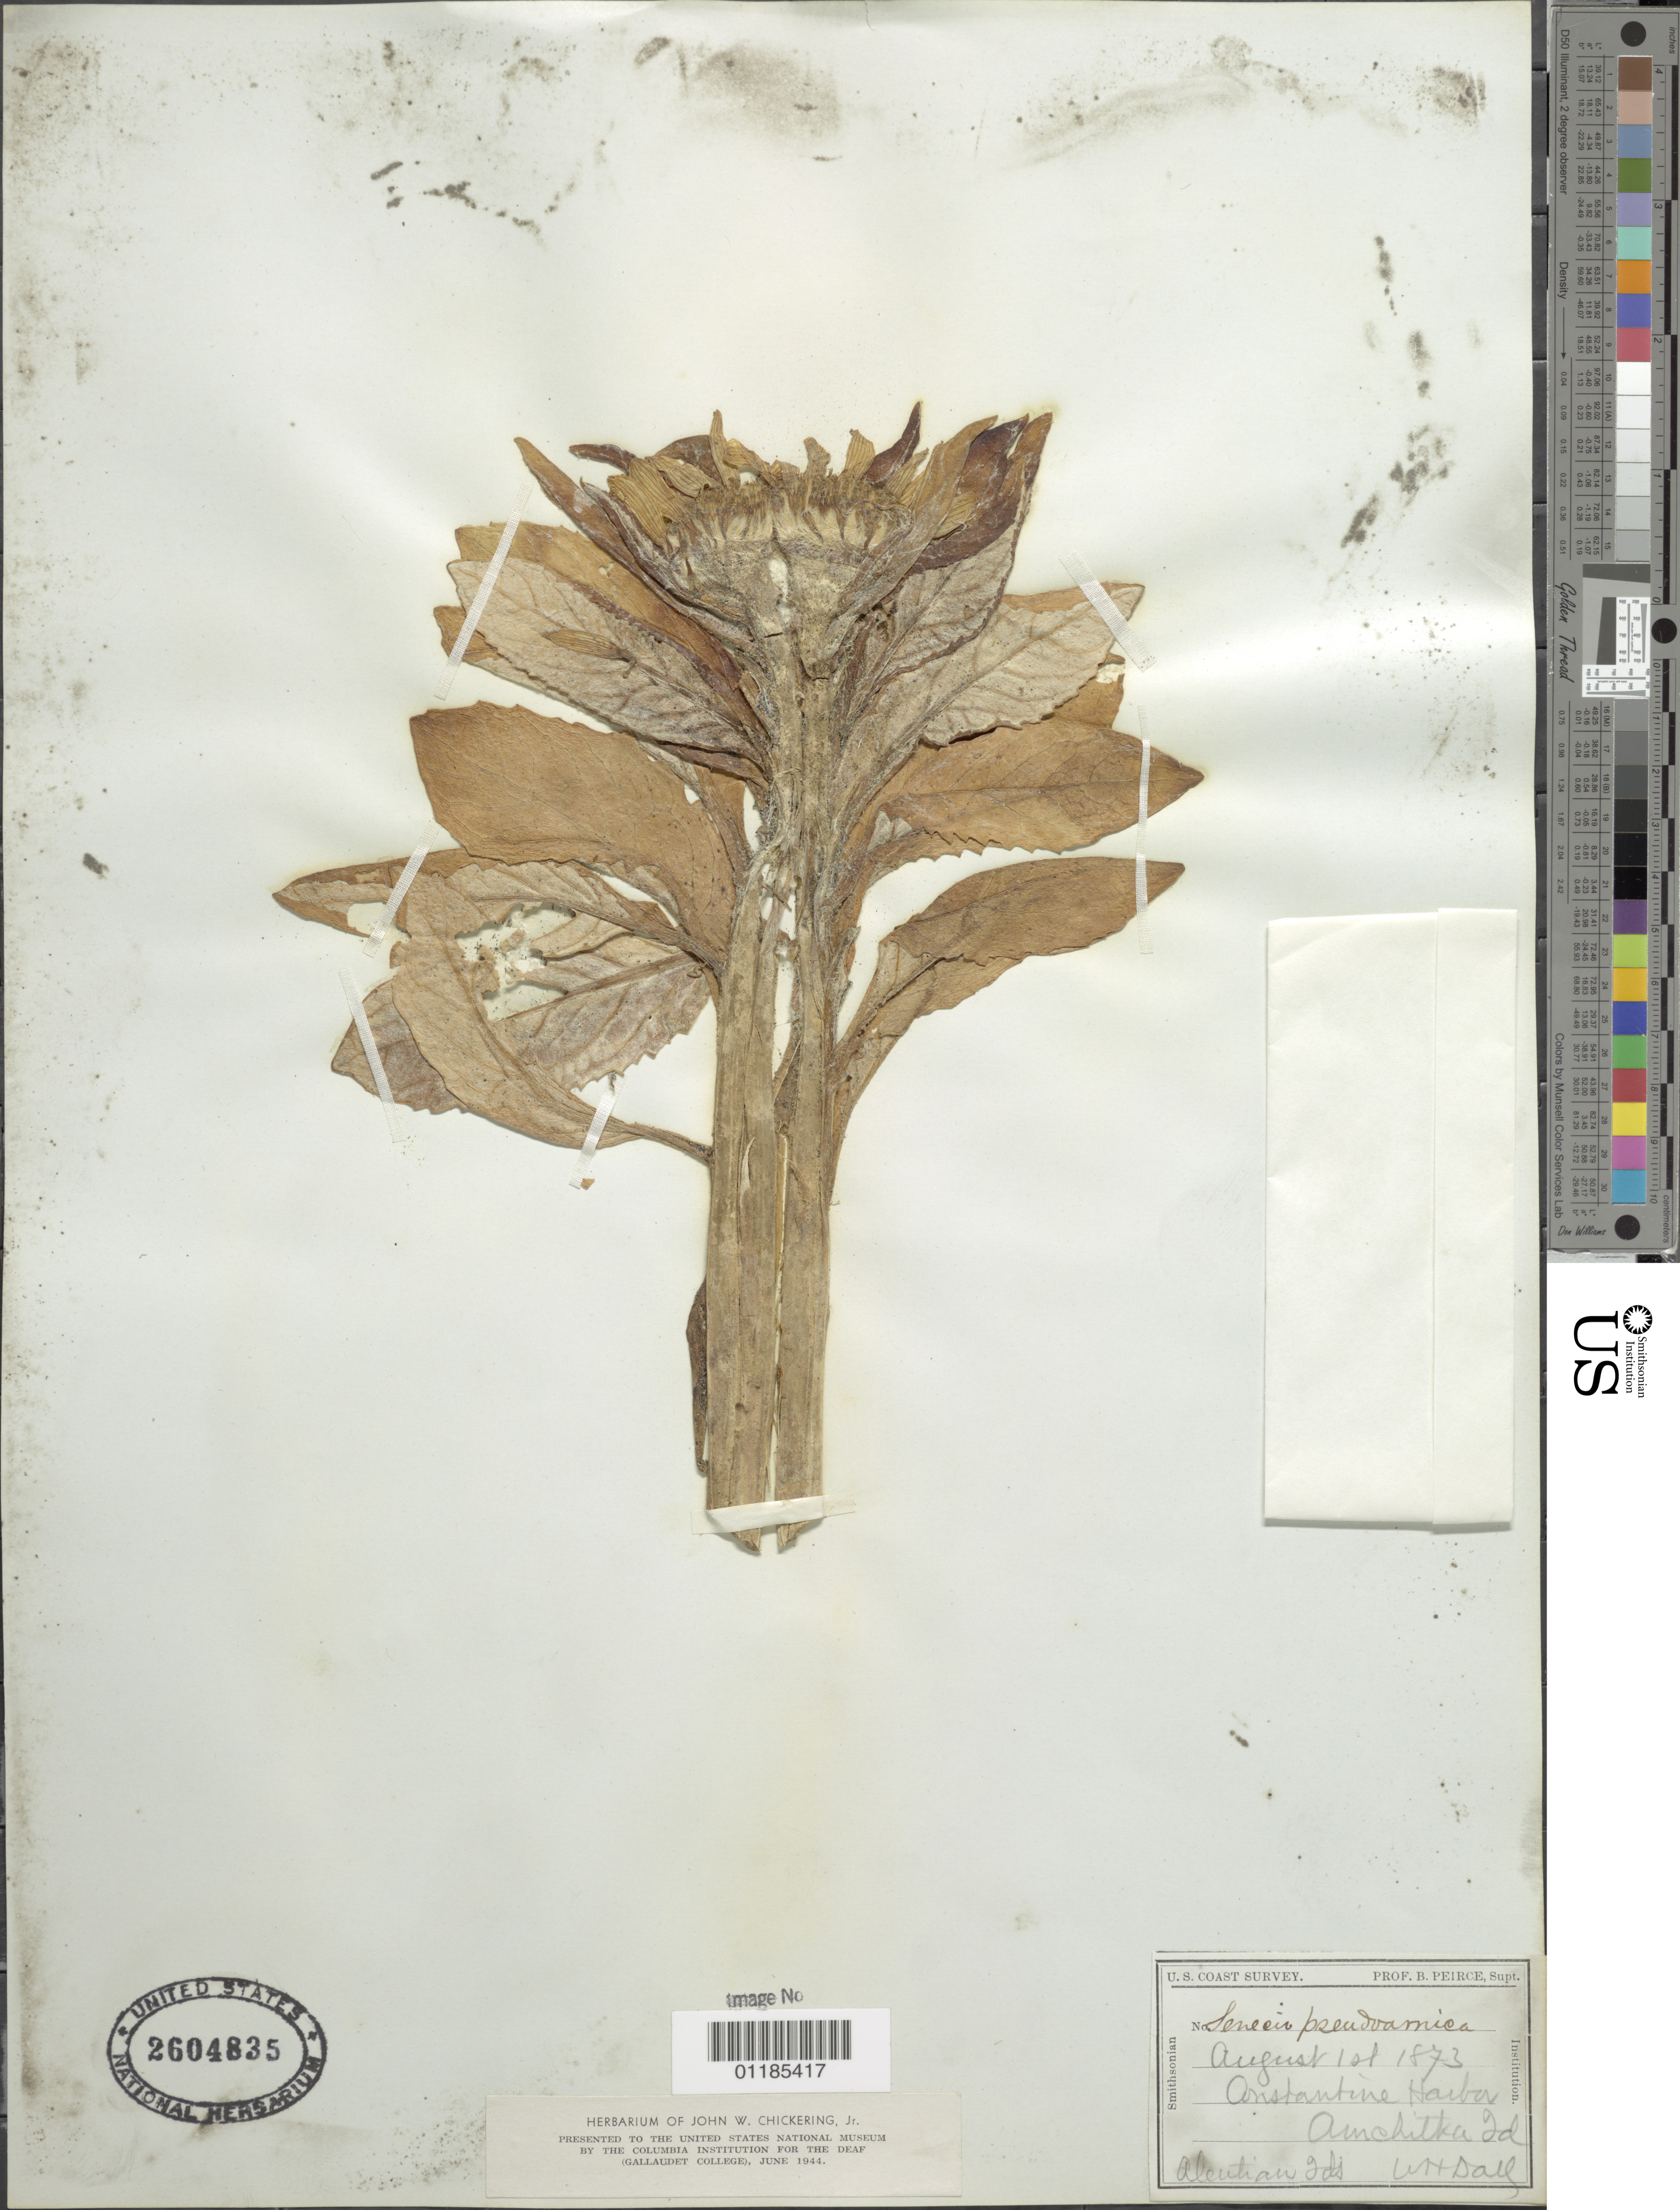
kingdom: Plantae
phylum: Tracheophyta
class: Magnoliopsida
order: Asterales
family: Asteraceae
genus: Senecio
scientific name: Senecio pseudo-elegans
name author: Less.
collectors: W. Dall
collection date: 1873-08-01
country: United States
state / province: Alaska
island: Amchitka Island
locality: Constantine Harbor, Amchitka Island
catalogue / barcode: US 2604835